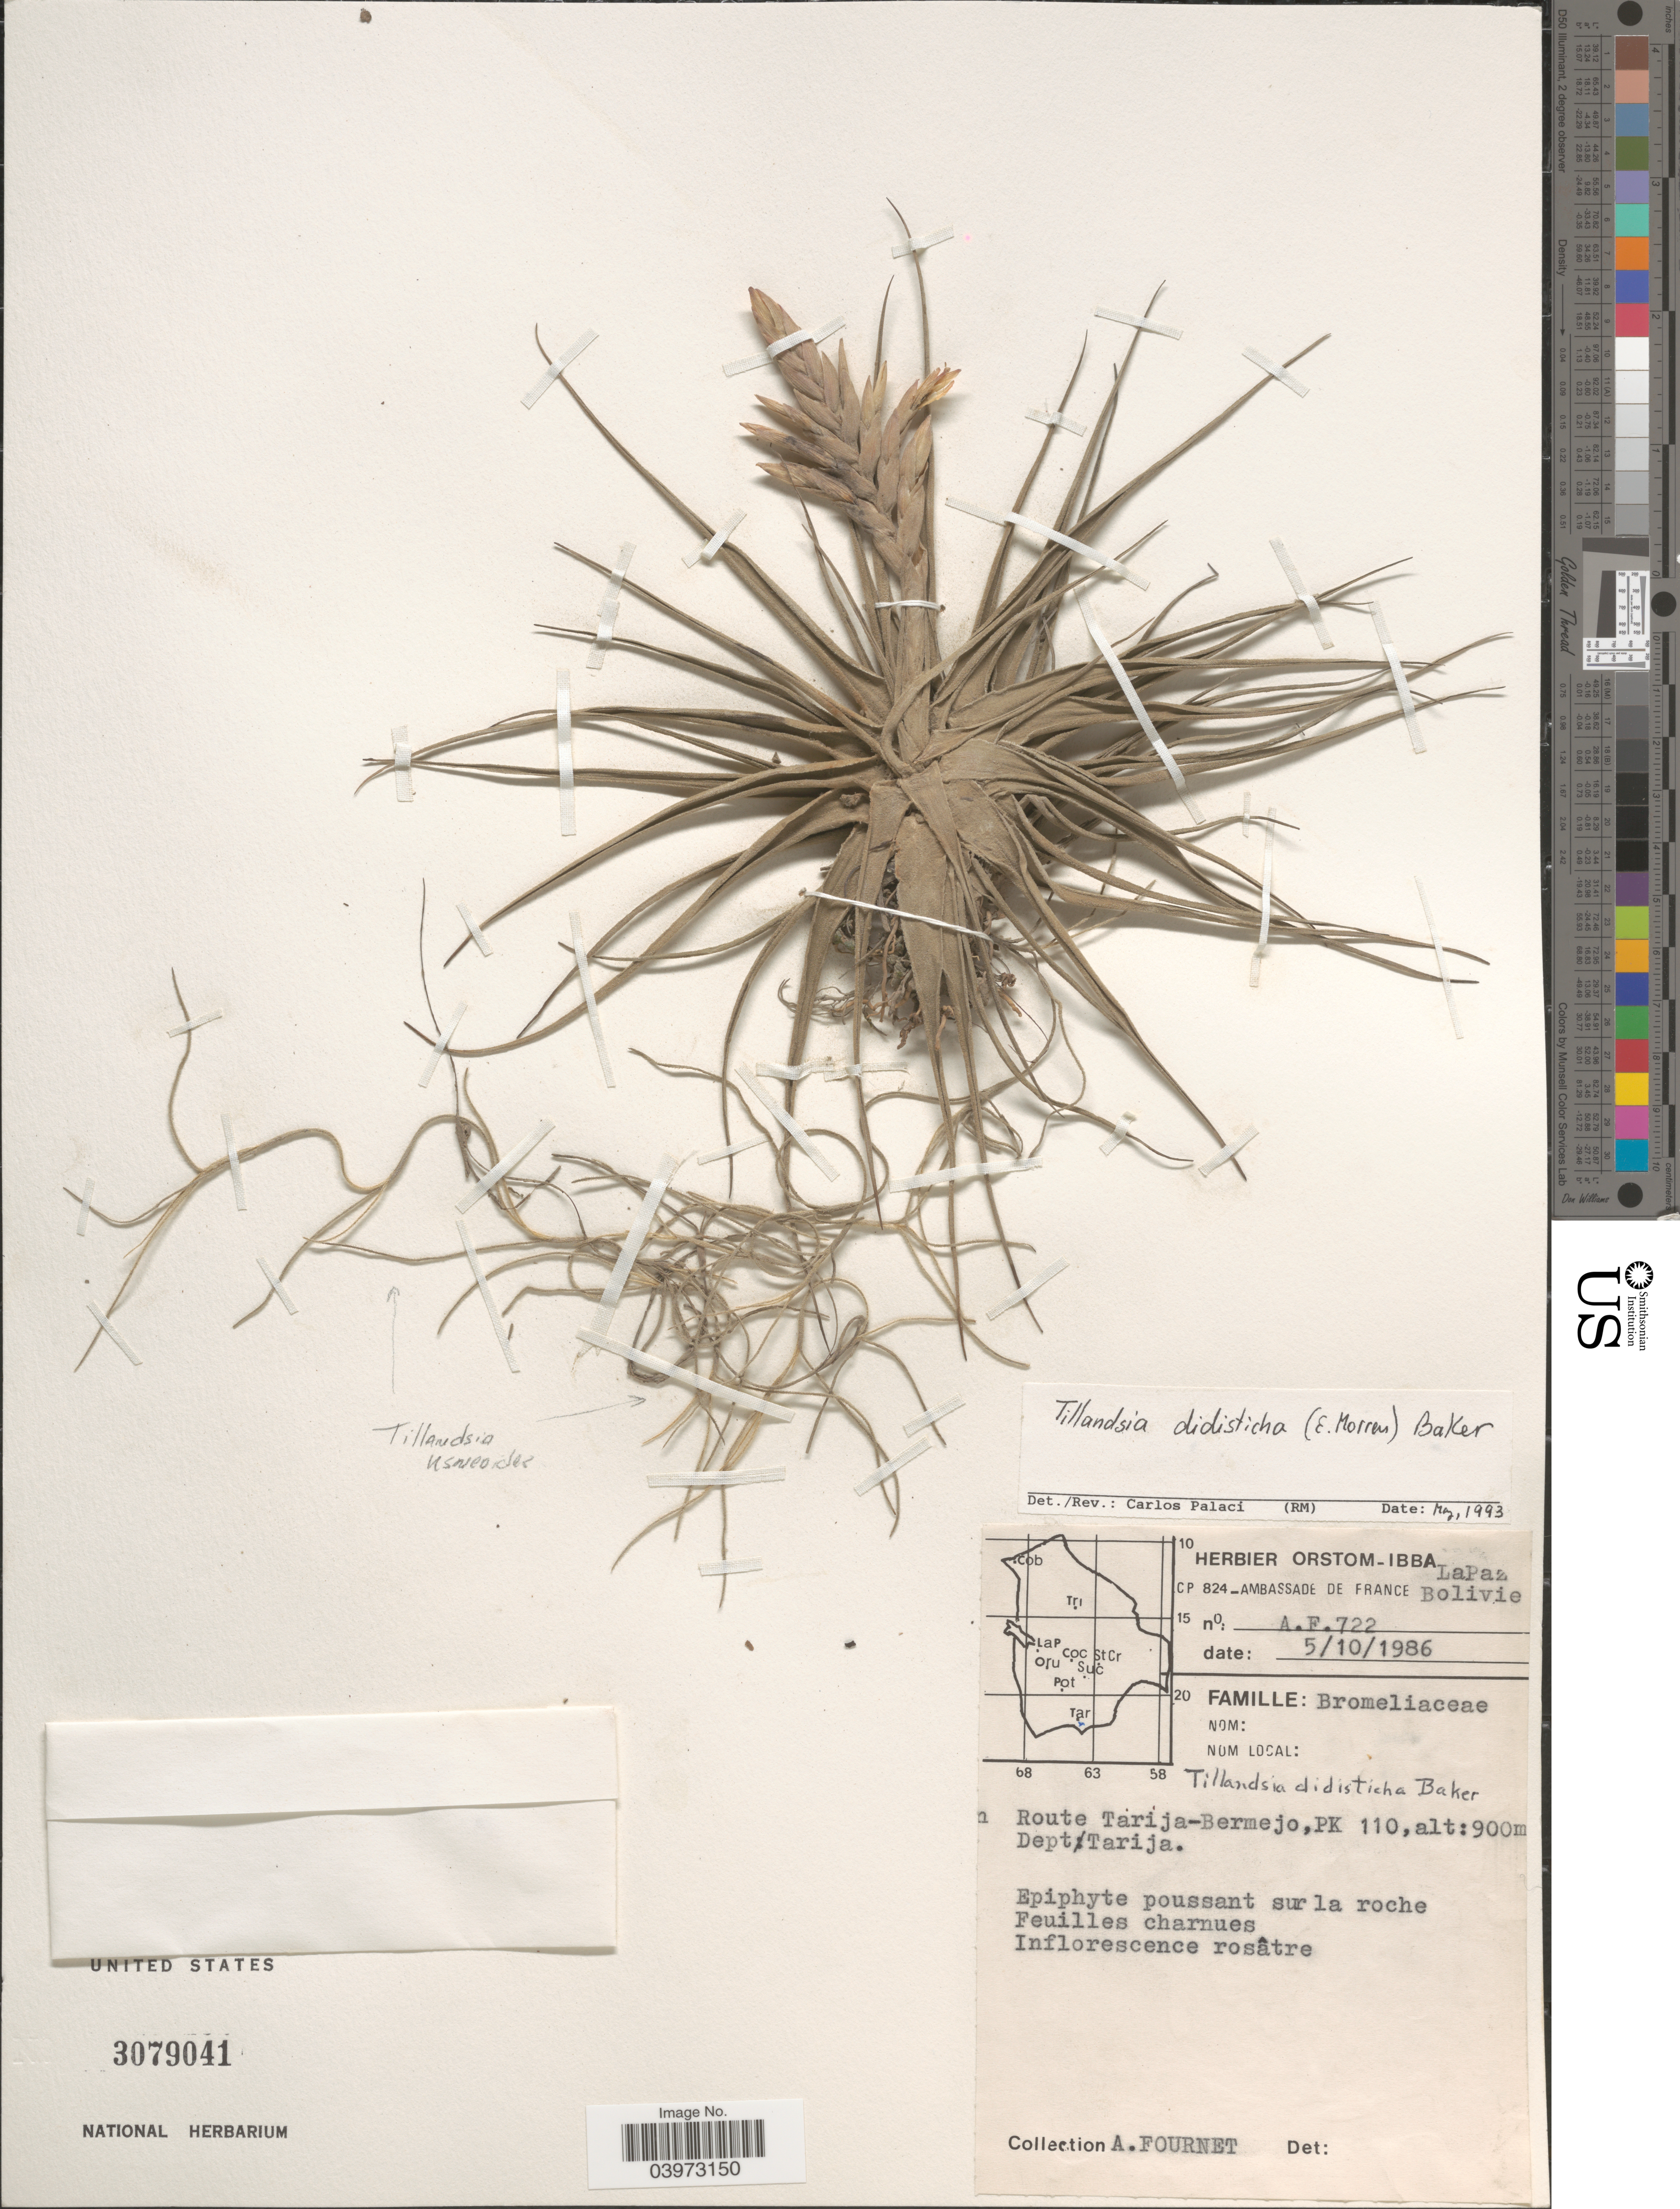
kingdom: Plantae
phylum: Tracheophyta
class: Liliopsida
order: Poales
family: Bromeliaceae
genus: Tillandsia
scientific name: Tillandsia didisticha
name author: (É. Morren) Baker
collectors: A. Fournet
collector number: AF722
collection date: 1986-10-05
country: Bolivia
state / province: La Paz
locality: Bolivie. Route Tarija-Bermejo,PK 110, Dept Tarija.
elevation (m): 900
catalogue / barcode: US 3079041